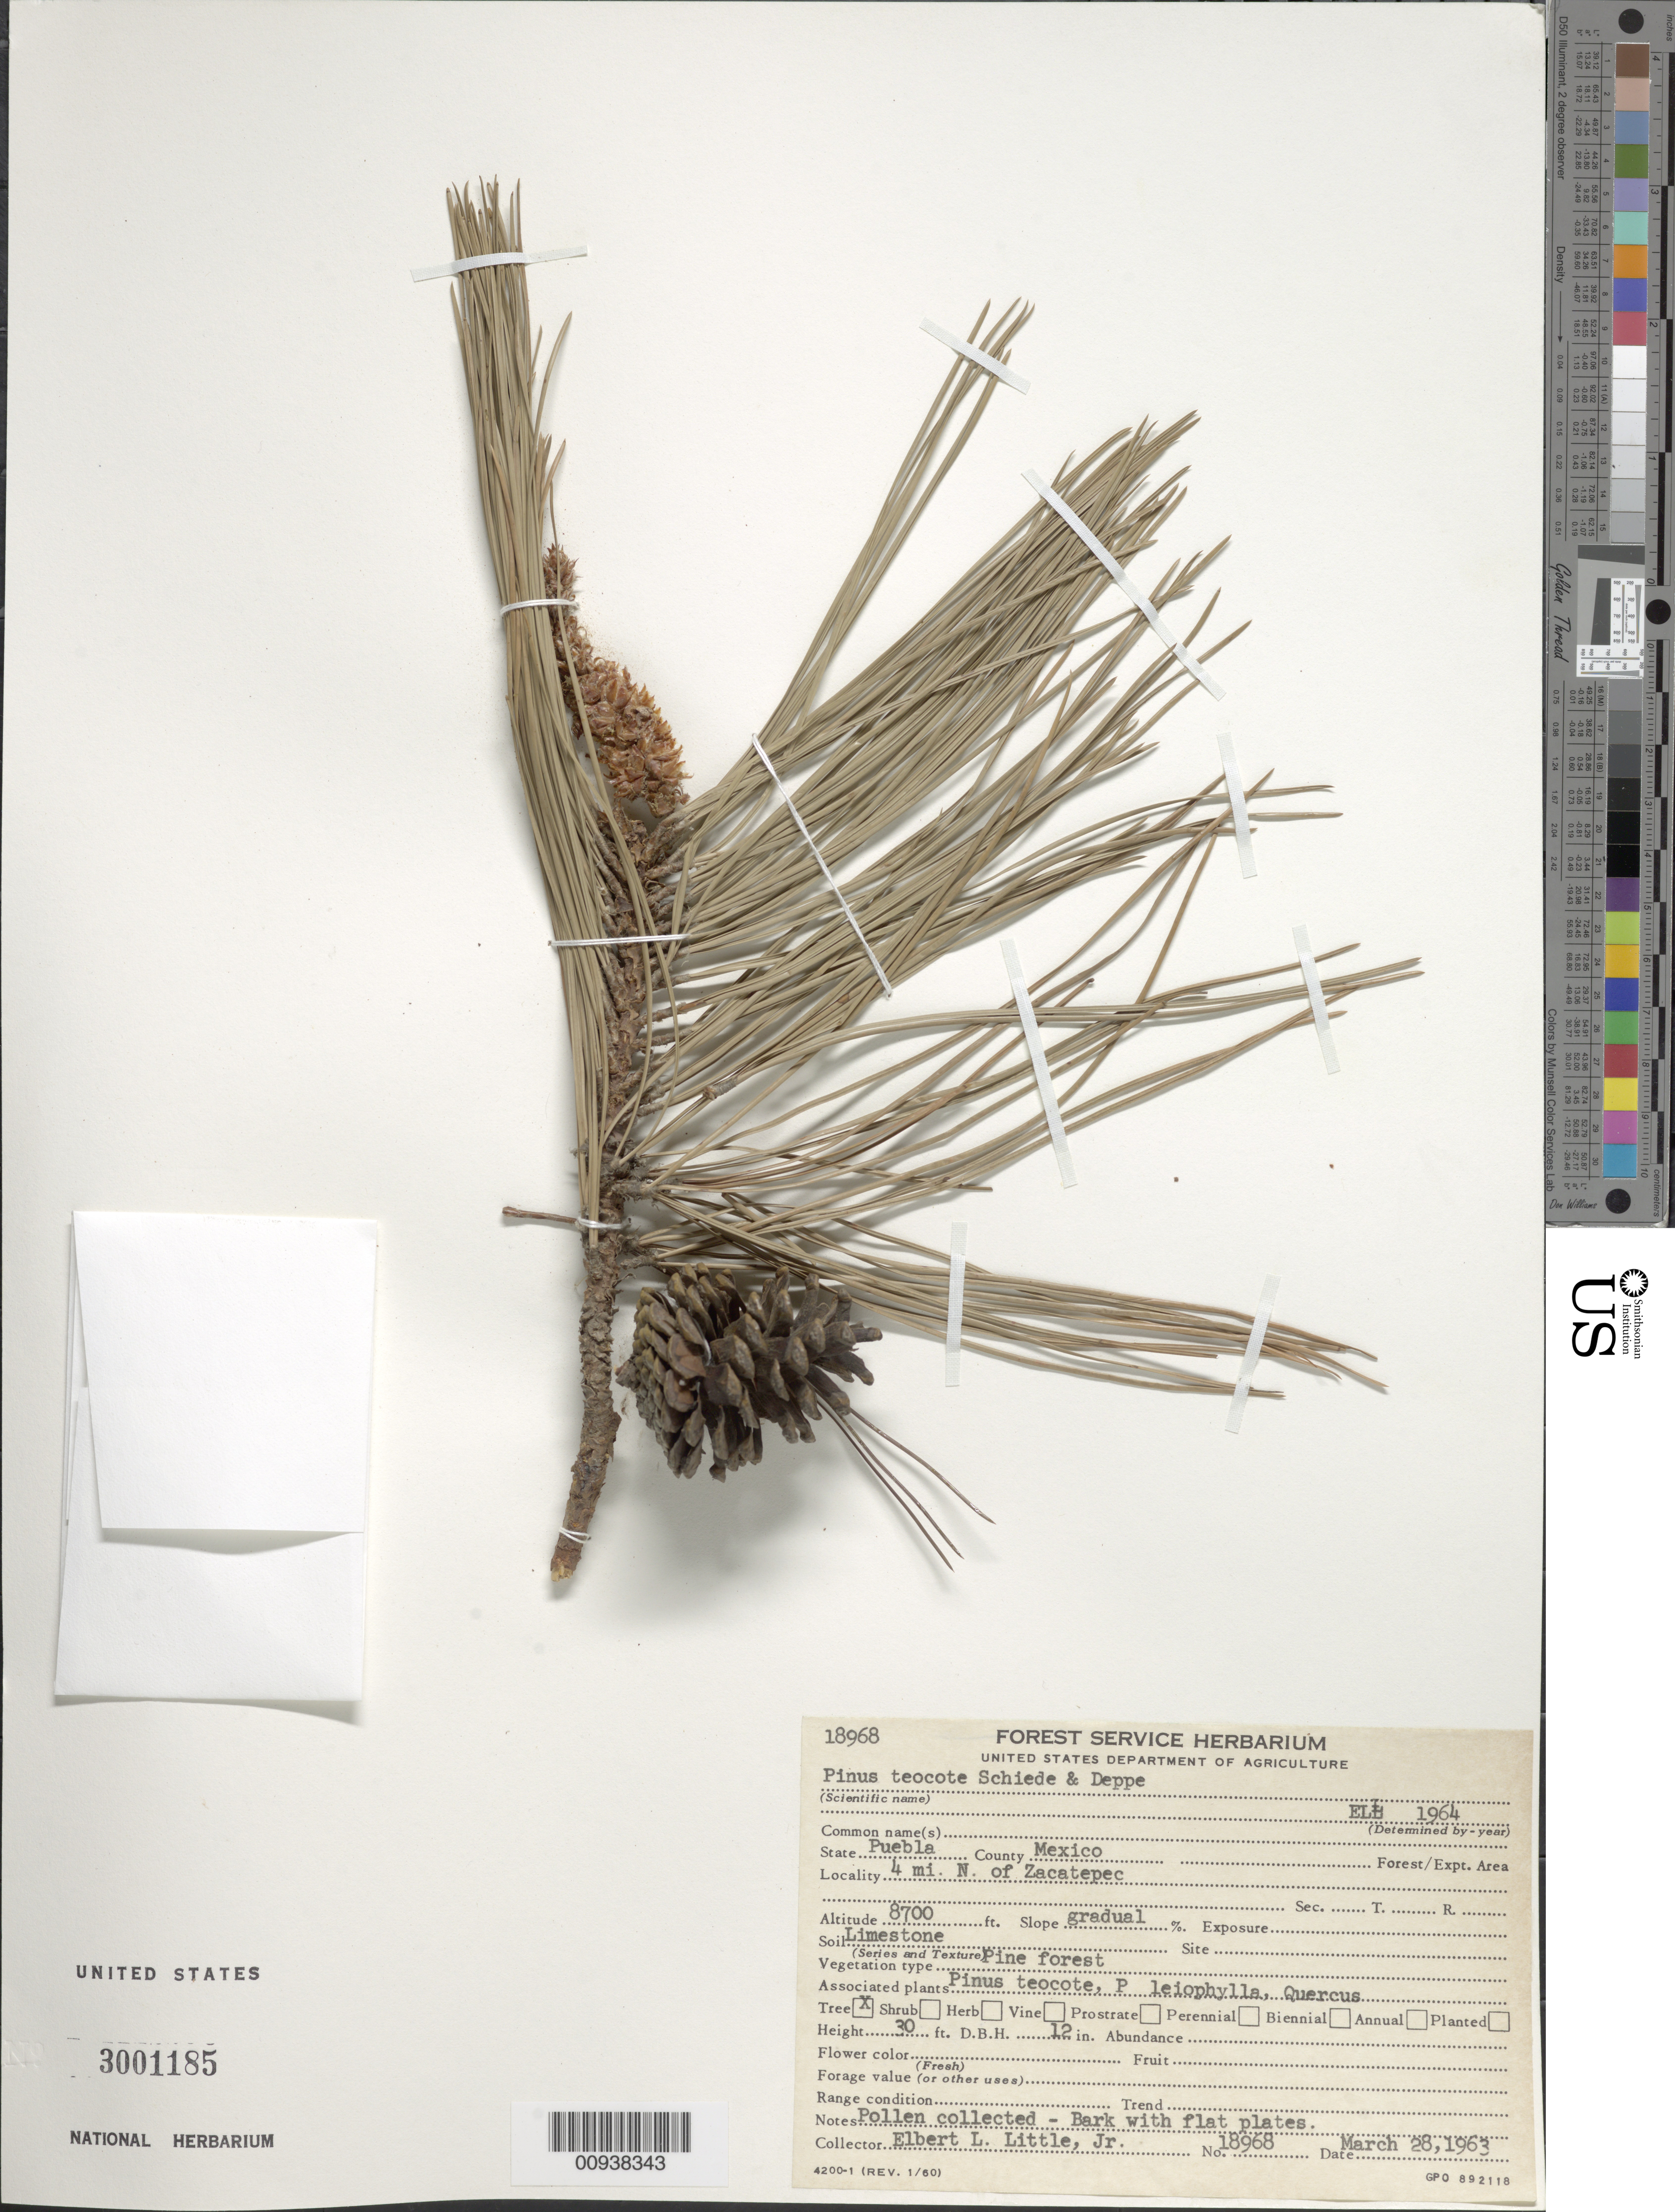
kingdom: Plantae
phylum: Tracheophyta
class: Pinopsida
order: Pinales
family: Pinaceae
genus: Pinus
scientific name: Pinus teocote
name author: Schltdl. & Cham.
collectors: E. L. Little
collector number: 18968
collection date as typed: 28 Mar 1963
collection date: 1963-03-28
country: Mexico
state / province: México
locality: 4 mi. N of Zacatepec.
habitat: Pine forest. Soil limestone. Associated plants Pinus teocote, P. leiophylla, Quercus. Slope gradual.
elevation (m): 2652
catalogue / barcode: US 3001185